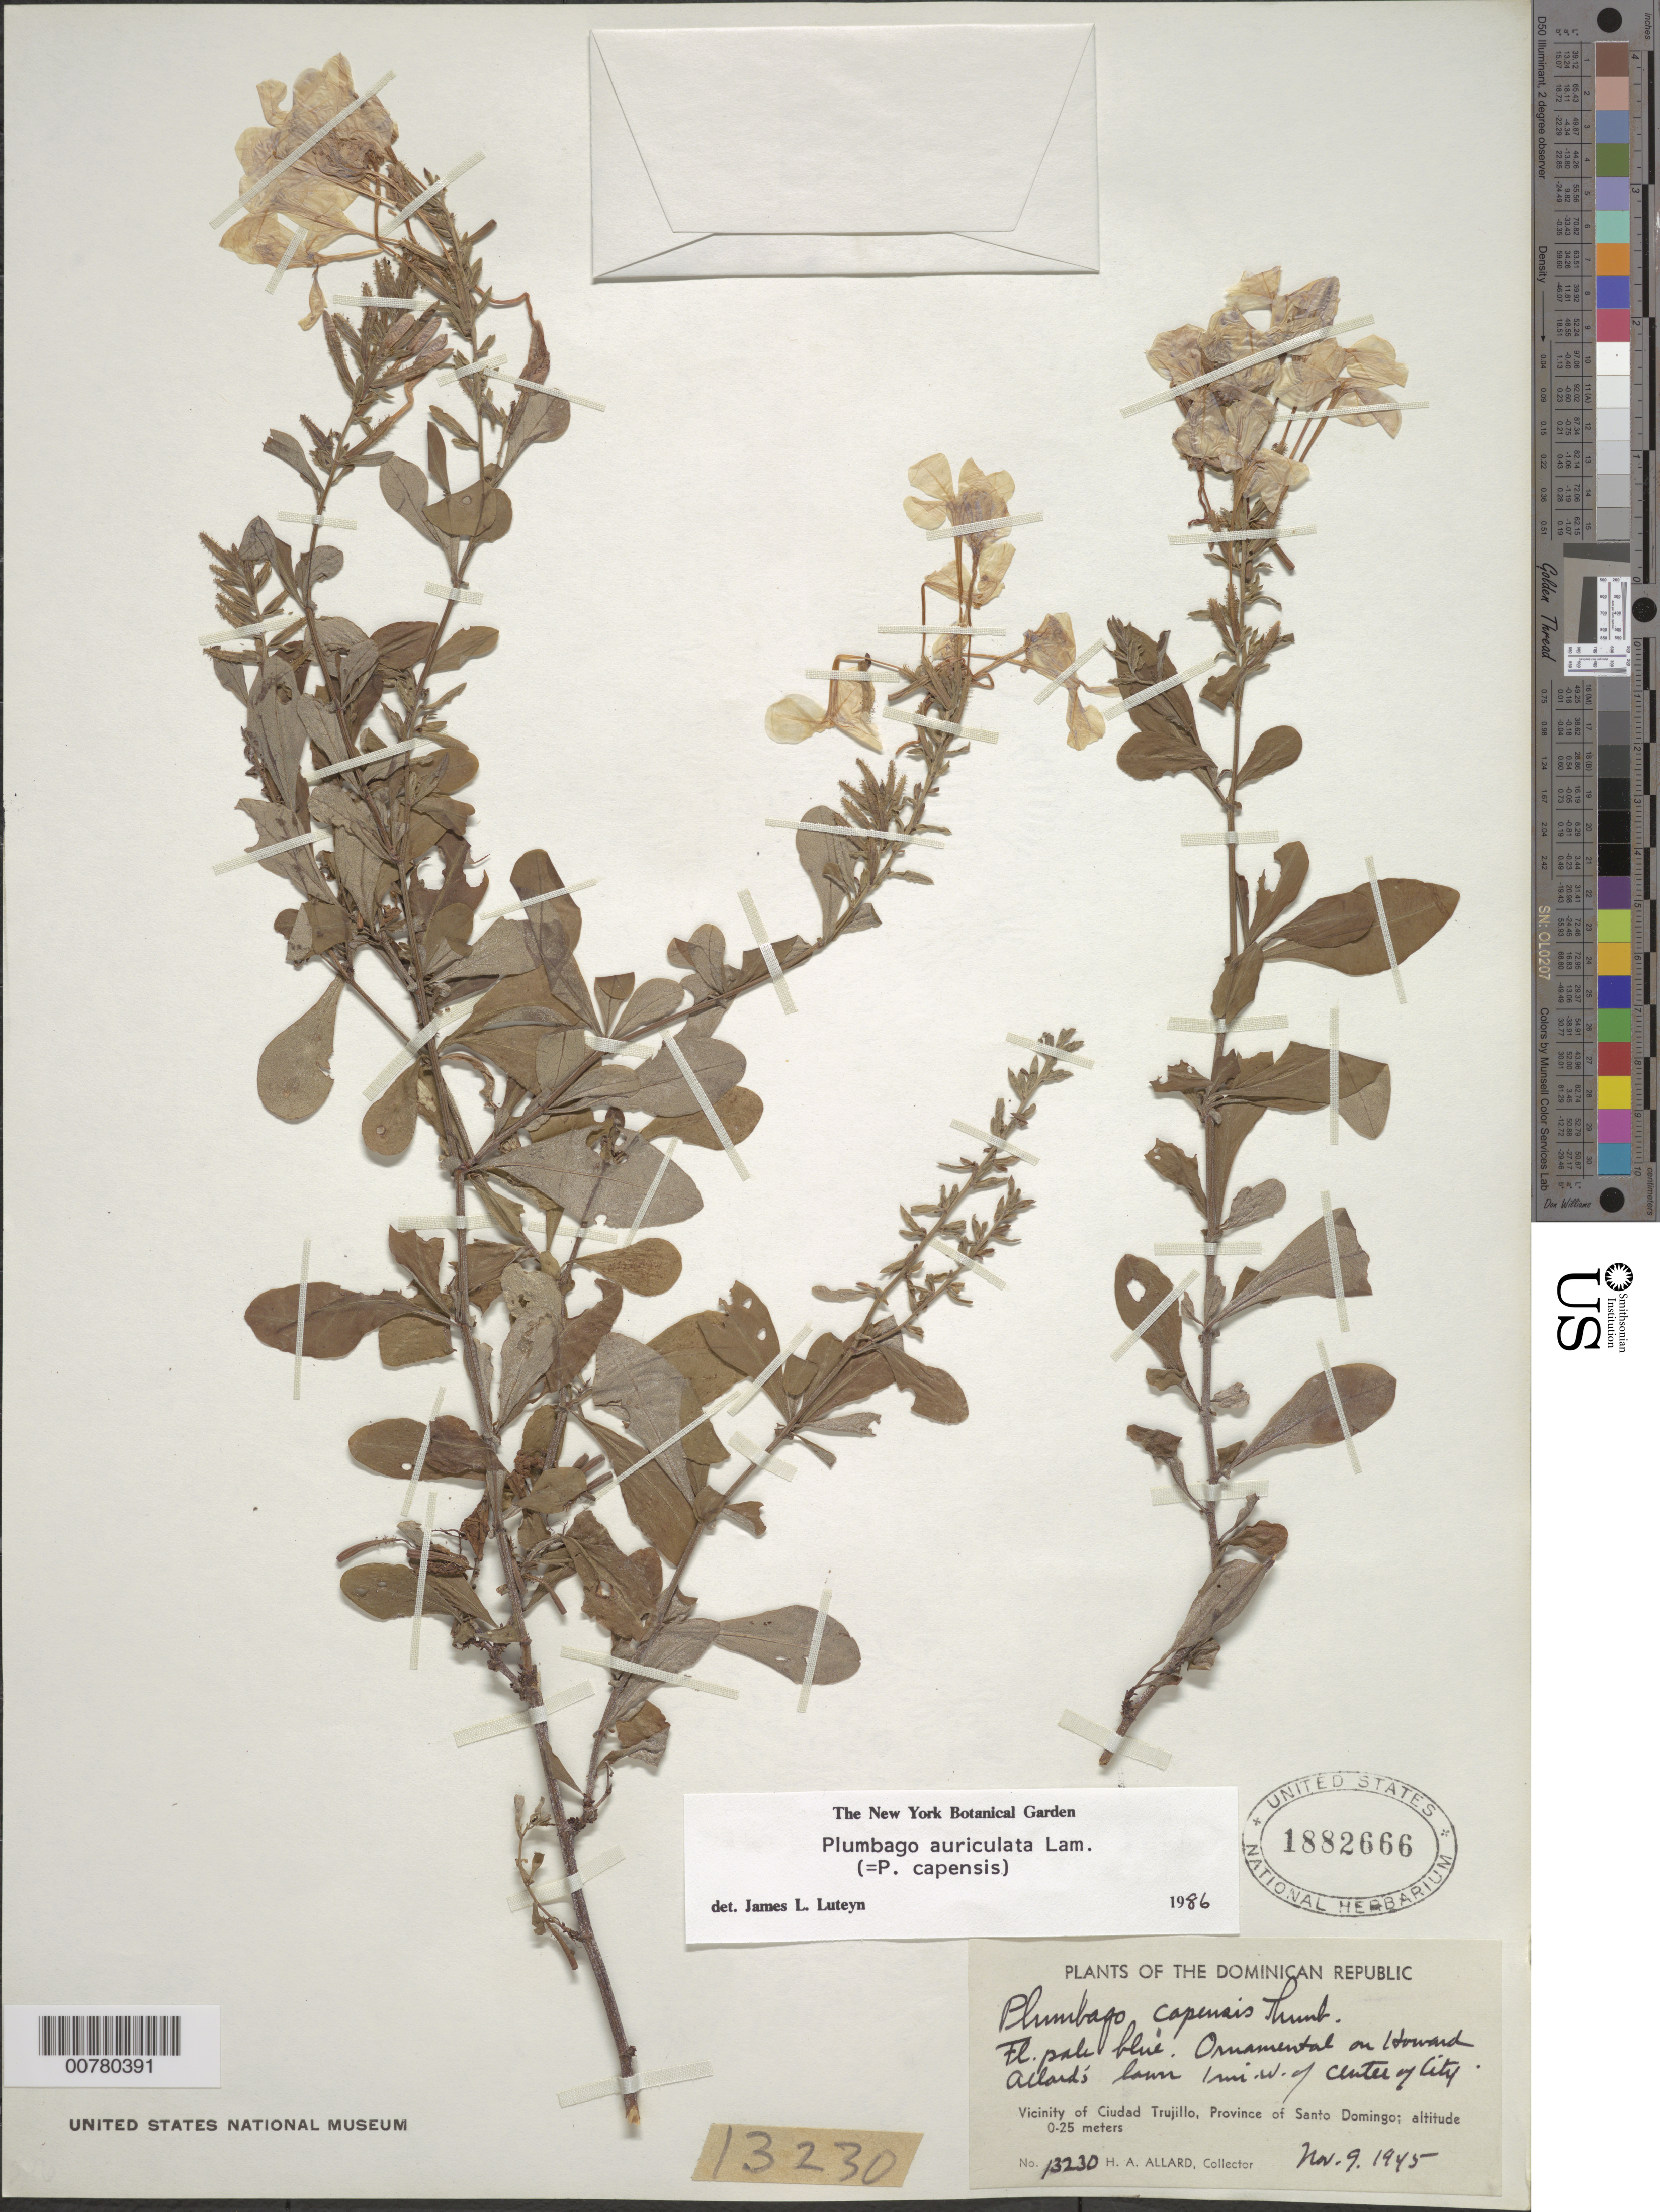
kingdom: Plantae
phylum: Tracheophyta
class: Magnoliopsida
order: Caryophyllales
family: Plumbaginaceae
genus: Plumbago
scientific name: Plumbago capensis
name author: Thunb.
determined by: Luteyn, J. L.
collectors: H. A. Allard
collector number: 13230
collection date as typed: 09 Nov 1945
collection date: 1945-11-09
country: Dominican Republic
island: Hispaniola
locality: Province of Santo Domingo, vicinity of Ciudad Trujillo, ornamental on Howard Allard's lawn, 1 mile W of center of city.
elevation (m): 0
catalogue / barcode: US 1882266